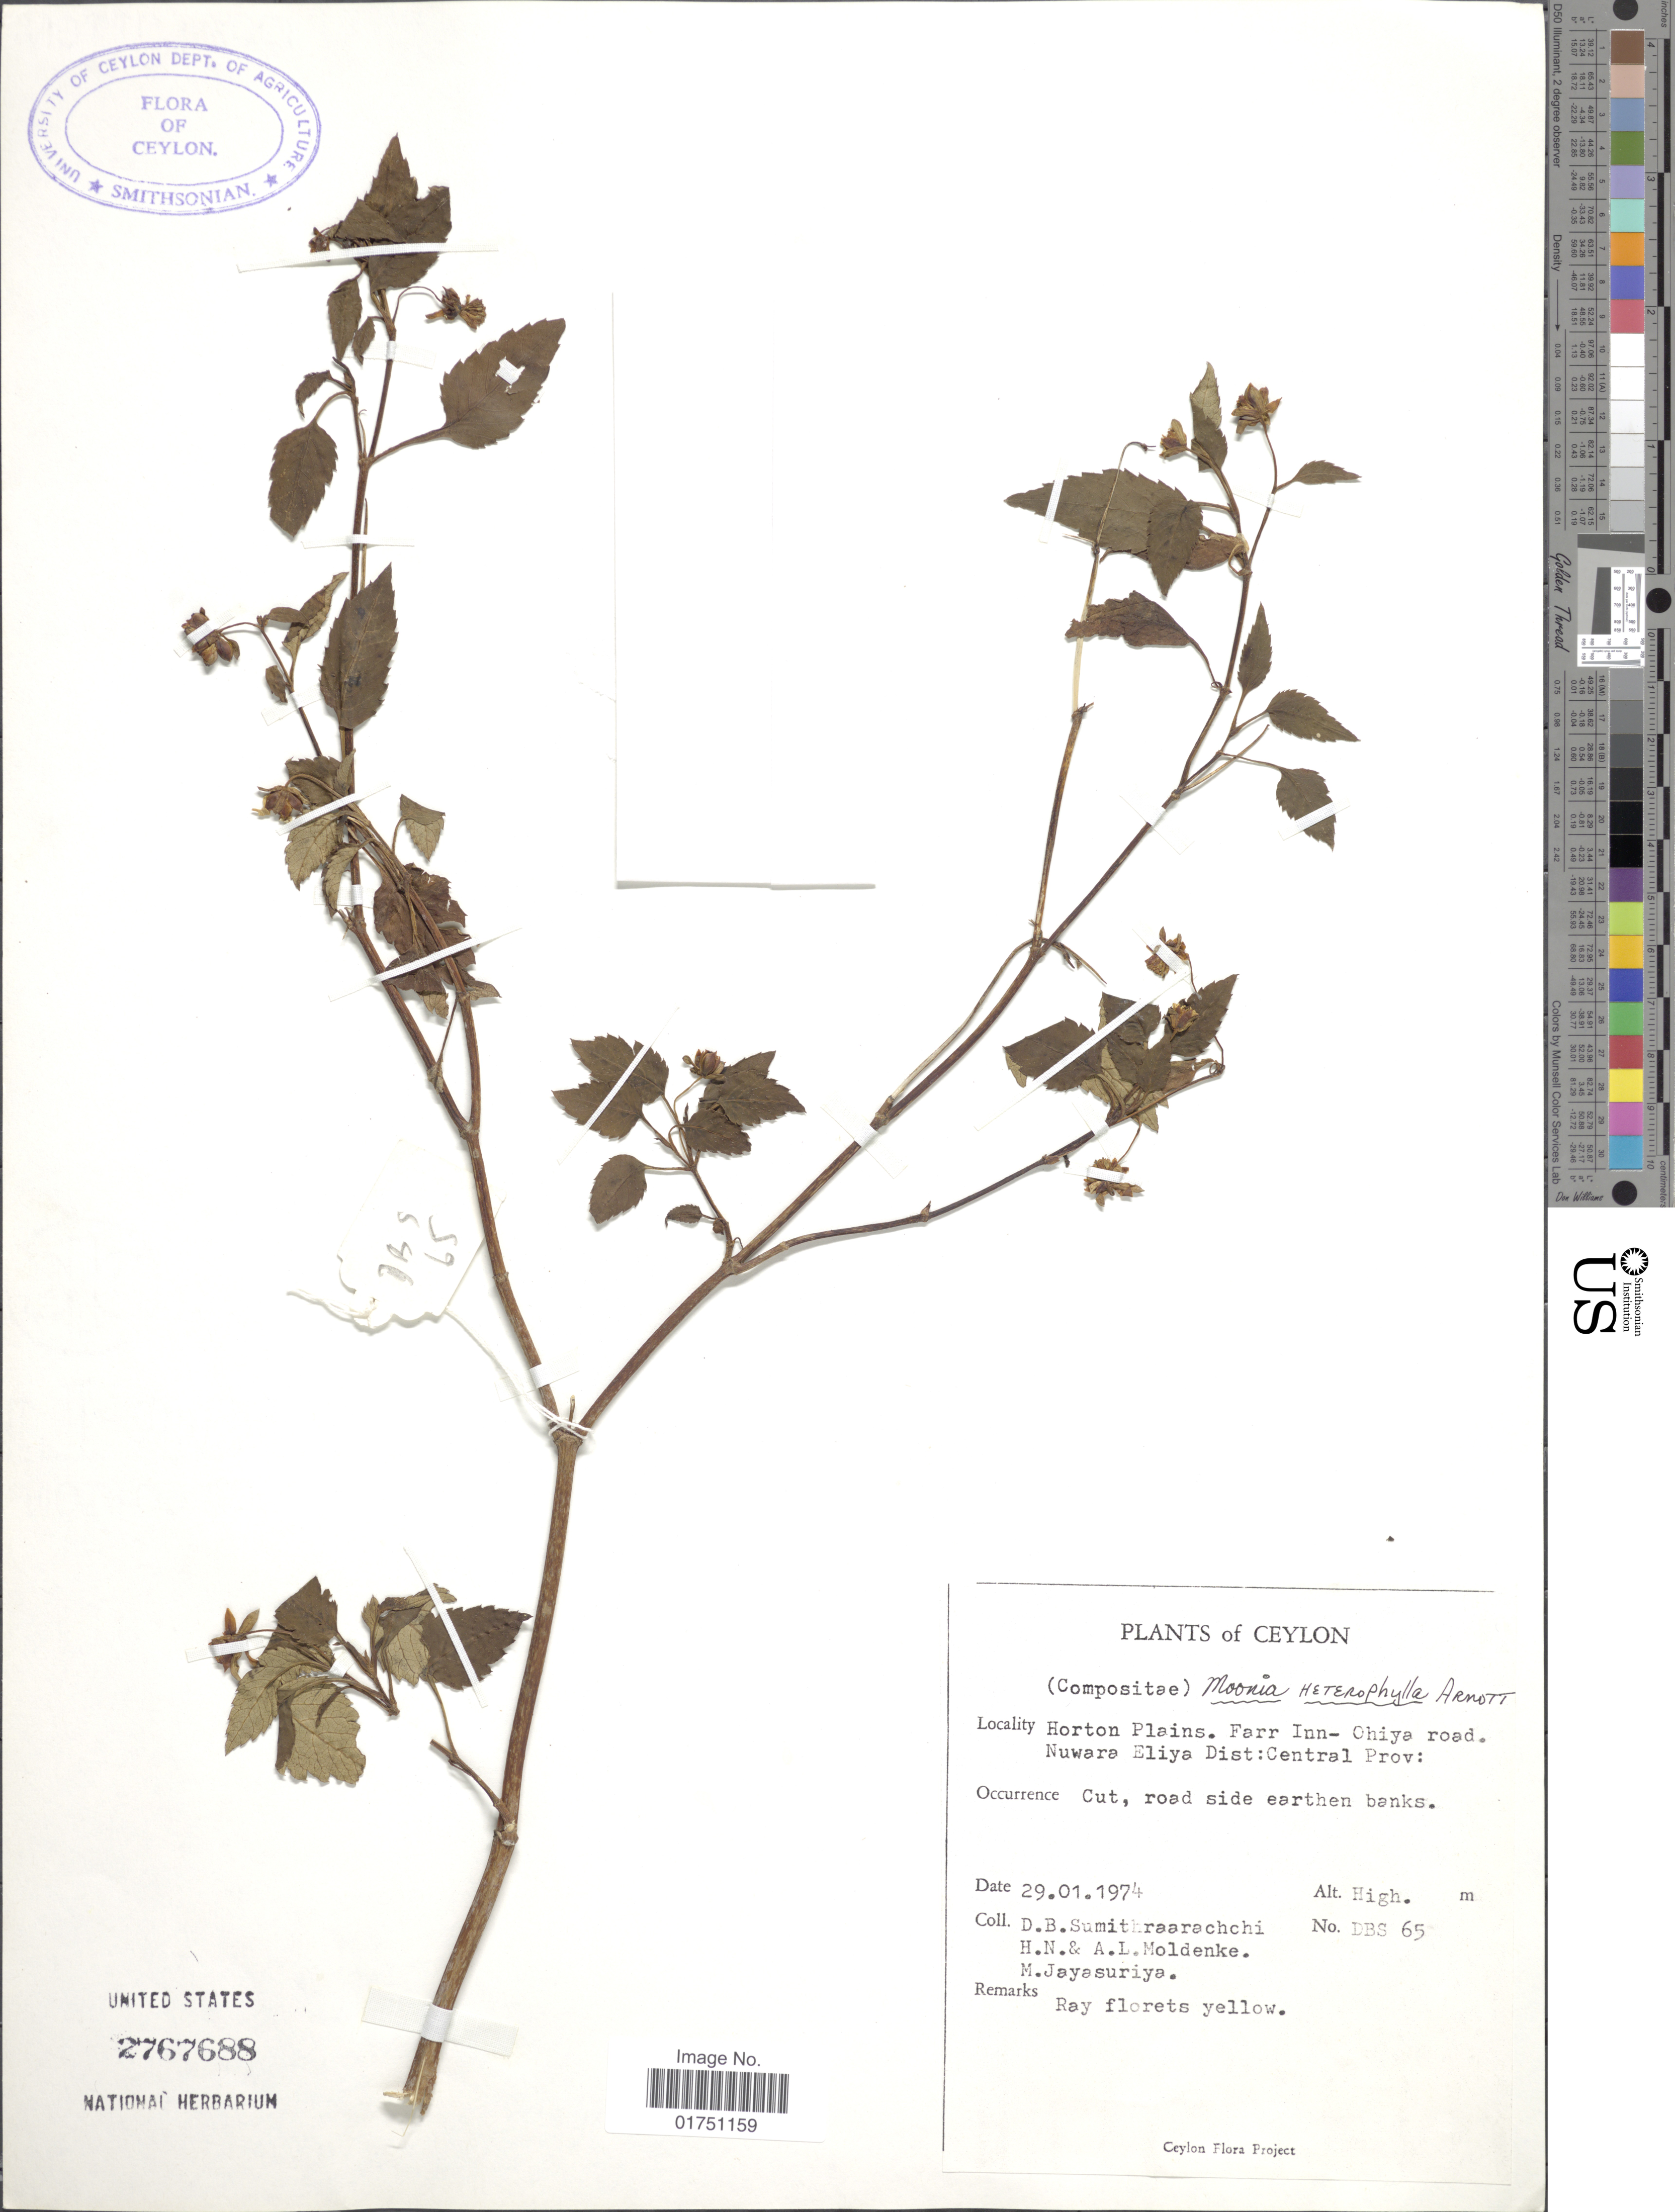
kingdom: Plantae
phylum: Tracheophyta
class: Magnoliopsida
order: Asterales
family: Asteraceae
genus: Moonia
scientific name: Moonia heterophylla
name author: Arn.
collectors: D. B. Sumithraarachchi, H. N. Moldenke, A. L. Moldenke & M. Jayasuriya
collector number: DBS 65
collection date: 1974-01-29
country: Sri Lanka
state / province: Central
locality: Ceylon. Horton Plains. Farr Inn- Ohiya road. Nuwara Eliya Dist: Central Prov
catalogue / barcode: US 2767688